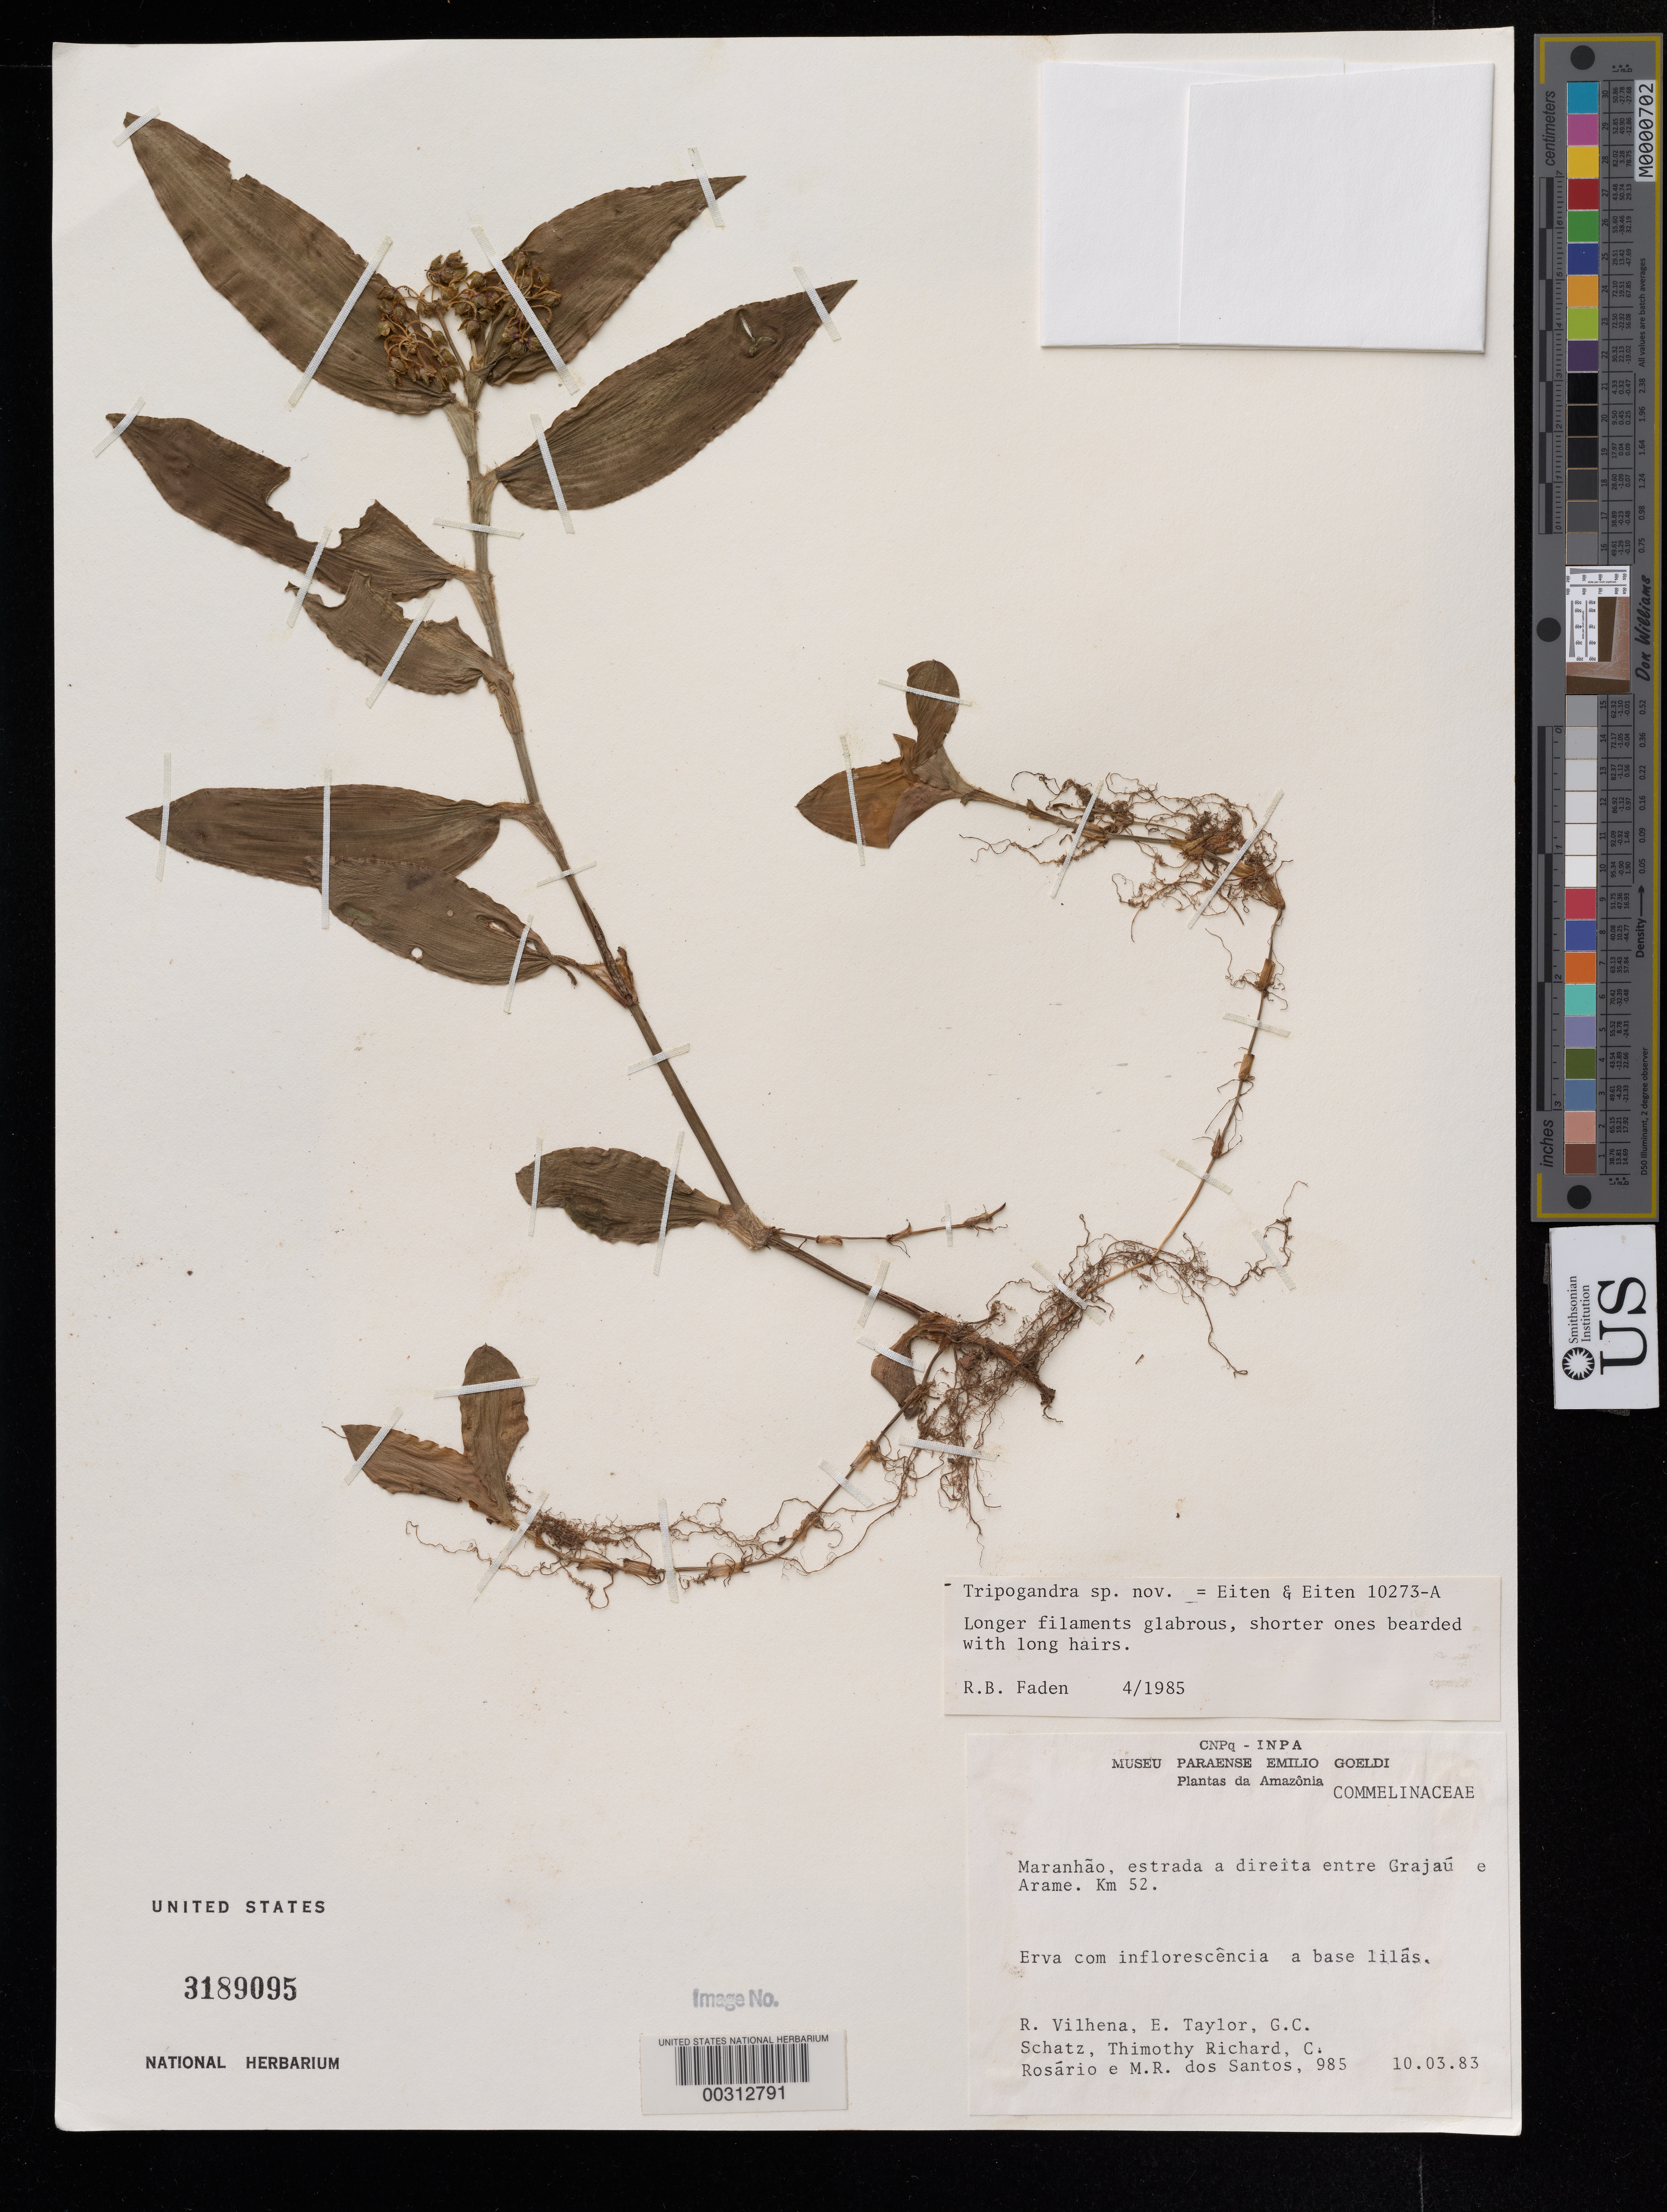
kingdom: Plantae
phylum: Tracheophyta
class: Liliopsida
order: Commelinales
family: Commelinaceae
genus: Tripogandra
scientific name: Tripogandra sp.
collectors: R. Vilhena, E. L. Taylor, G. Schatz, T. Richard, C. S. Rosário & M. R. Santos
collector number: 985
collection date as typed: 10 Mar 1983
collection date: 1983-03-10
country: Brazil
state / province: Maranhão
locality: Between grajau and arame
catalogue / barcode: US 3189095